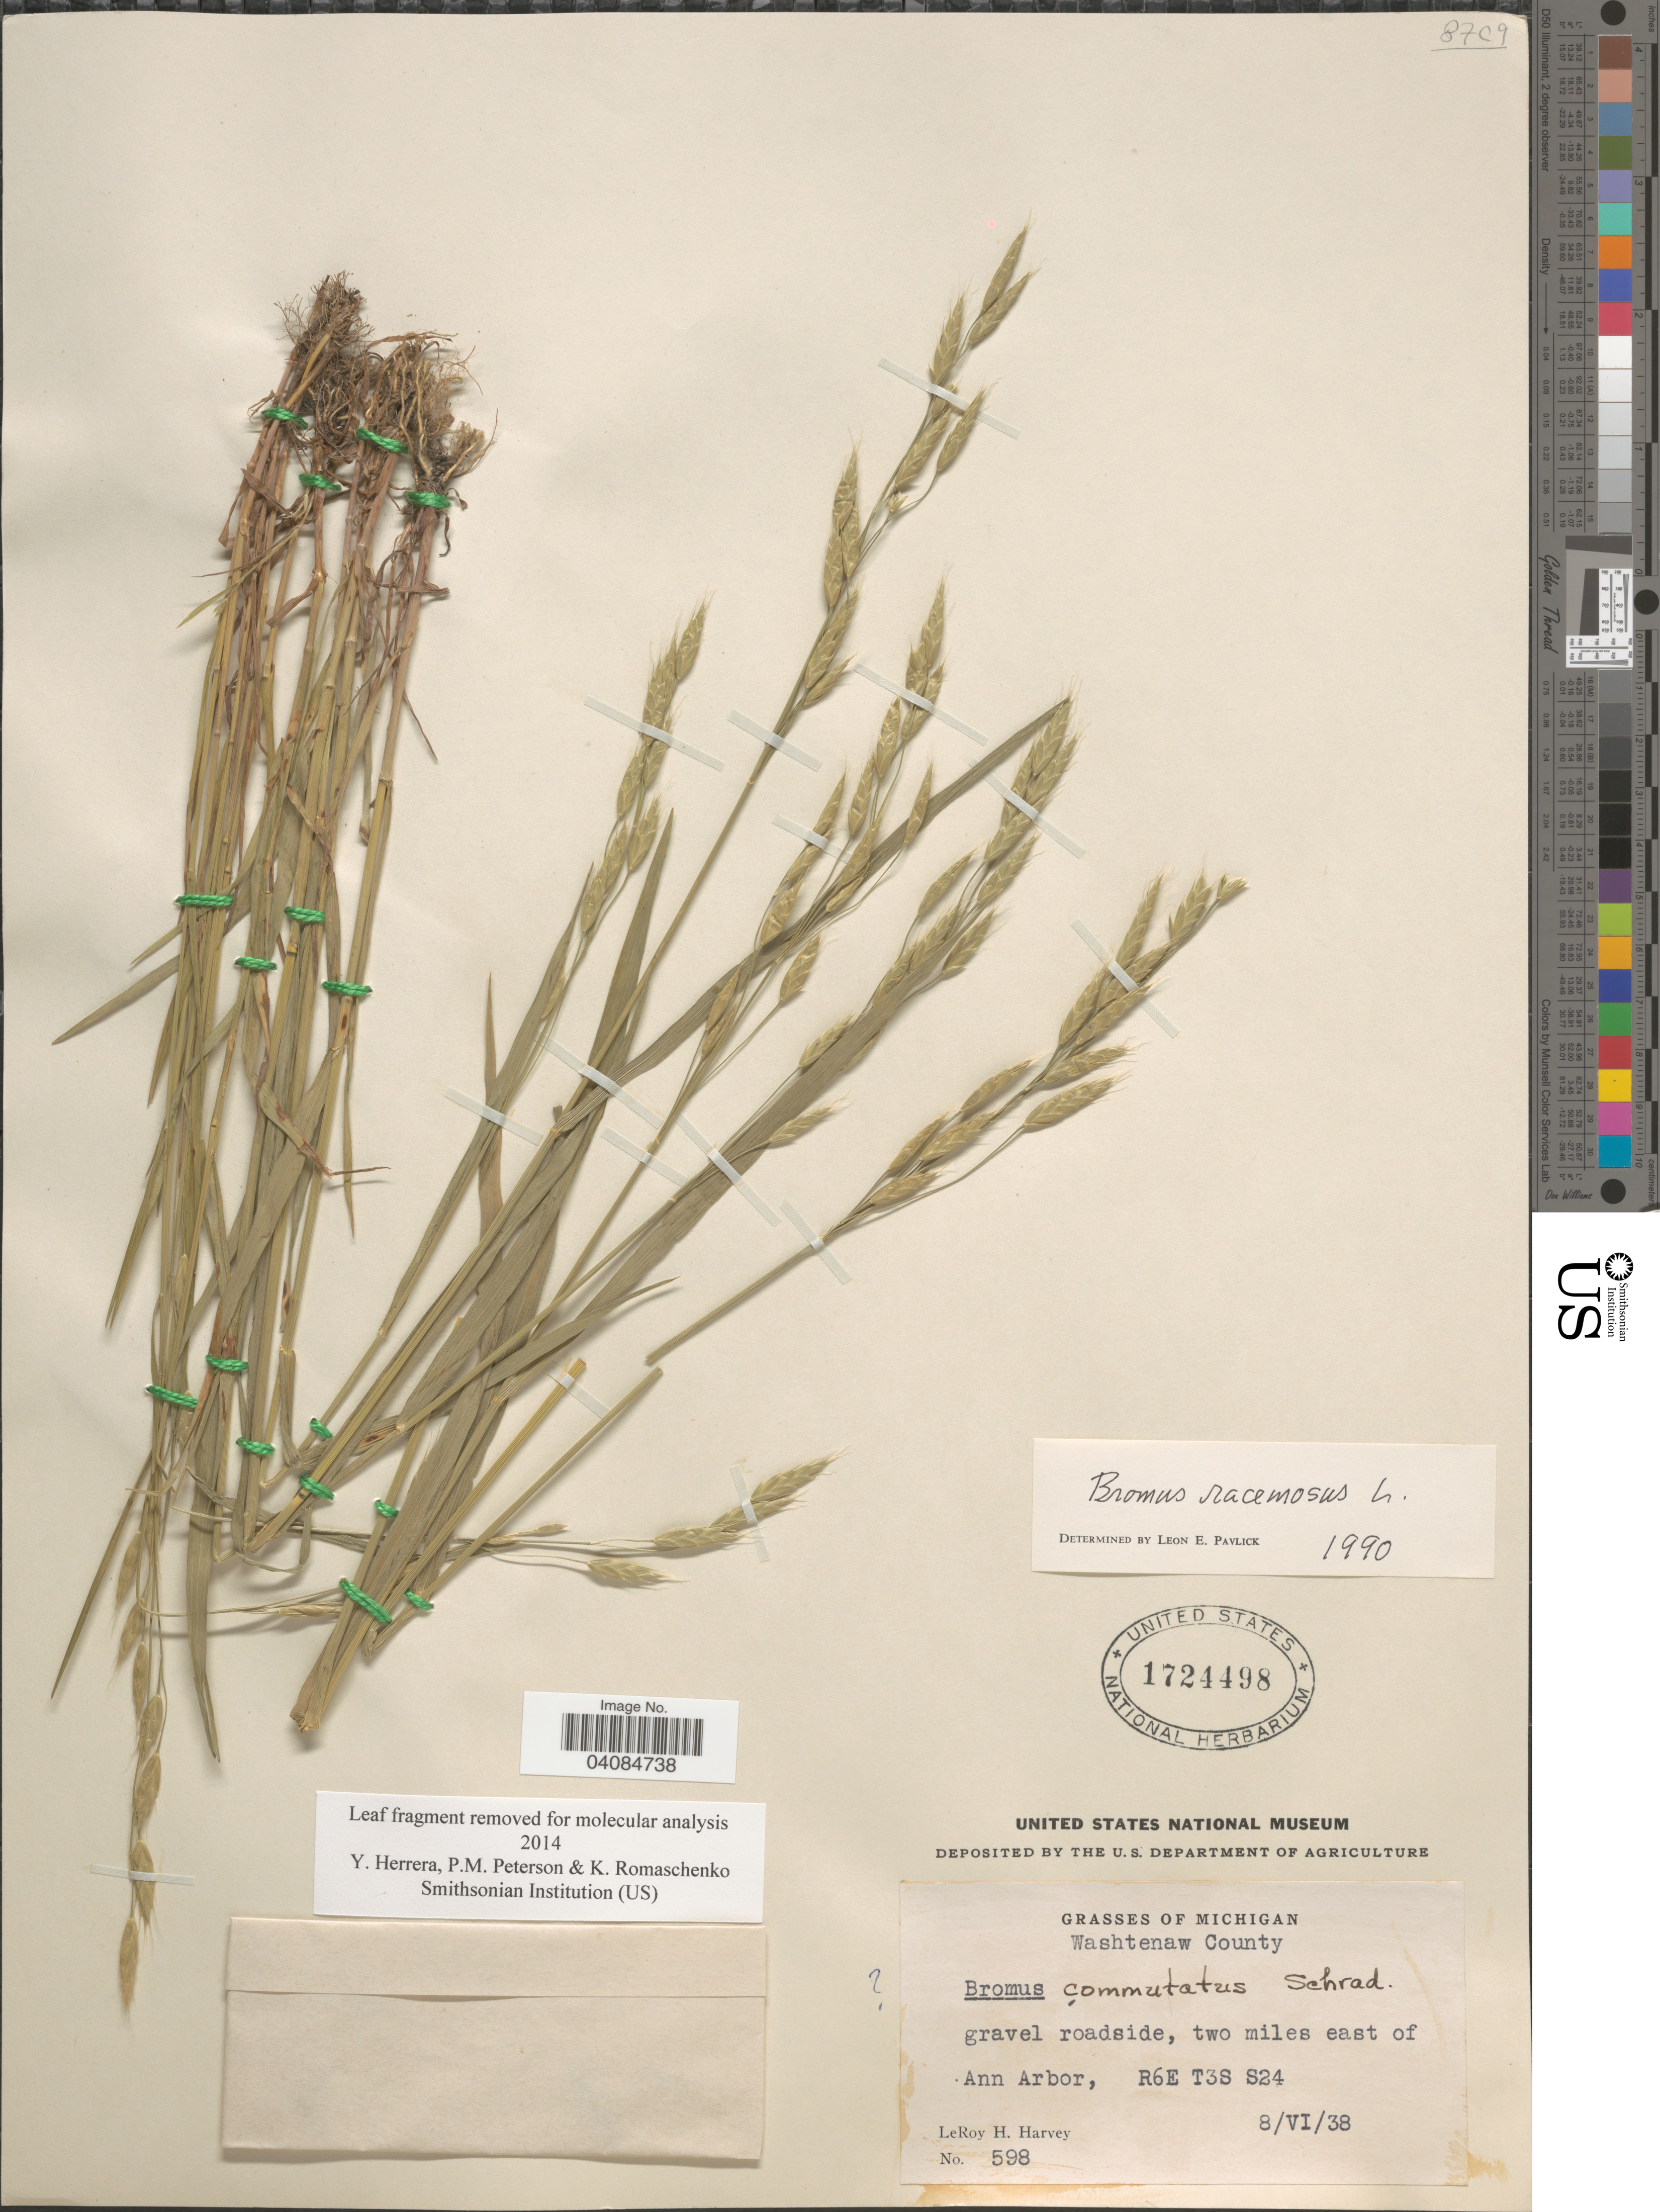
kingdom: Plantae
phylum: Tracheophyta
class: Liliopsida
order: Poales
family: Poaceae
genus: Bromus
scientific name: Bromus racemosus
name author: L.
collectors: L. H. Harvey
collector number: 598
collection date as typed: Transcribed d/m/y: 8/6/38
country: United States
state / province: Michigan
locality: Washtenaw County. Gravel roadside, two miles east of Ann Arbor, R6E T3S S24.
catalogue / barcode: US 1724498